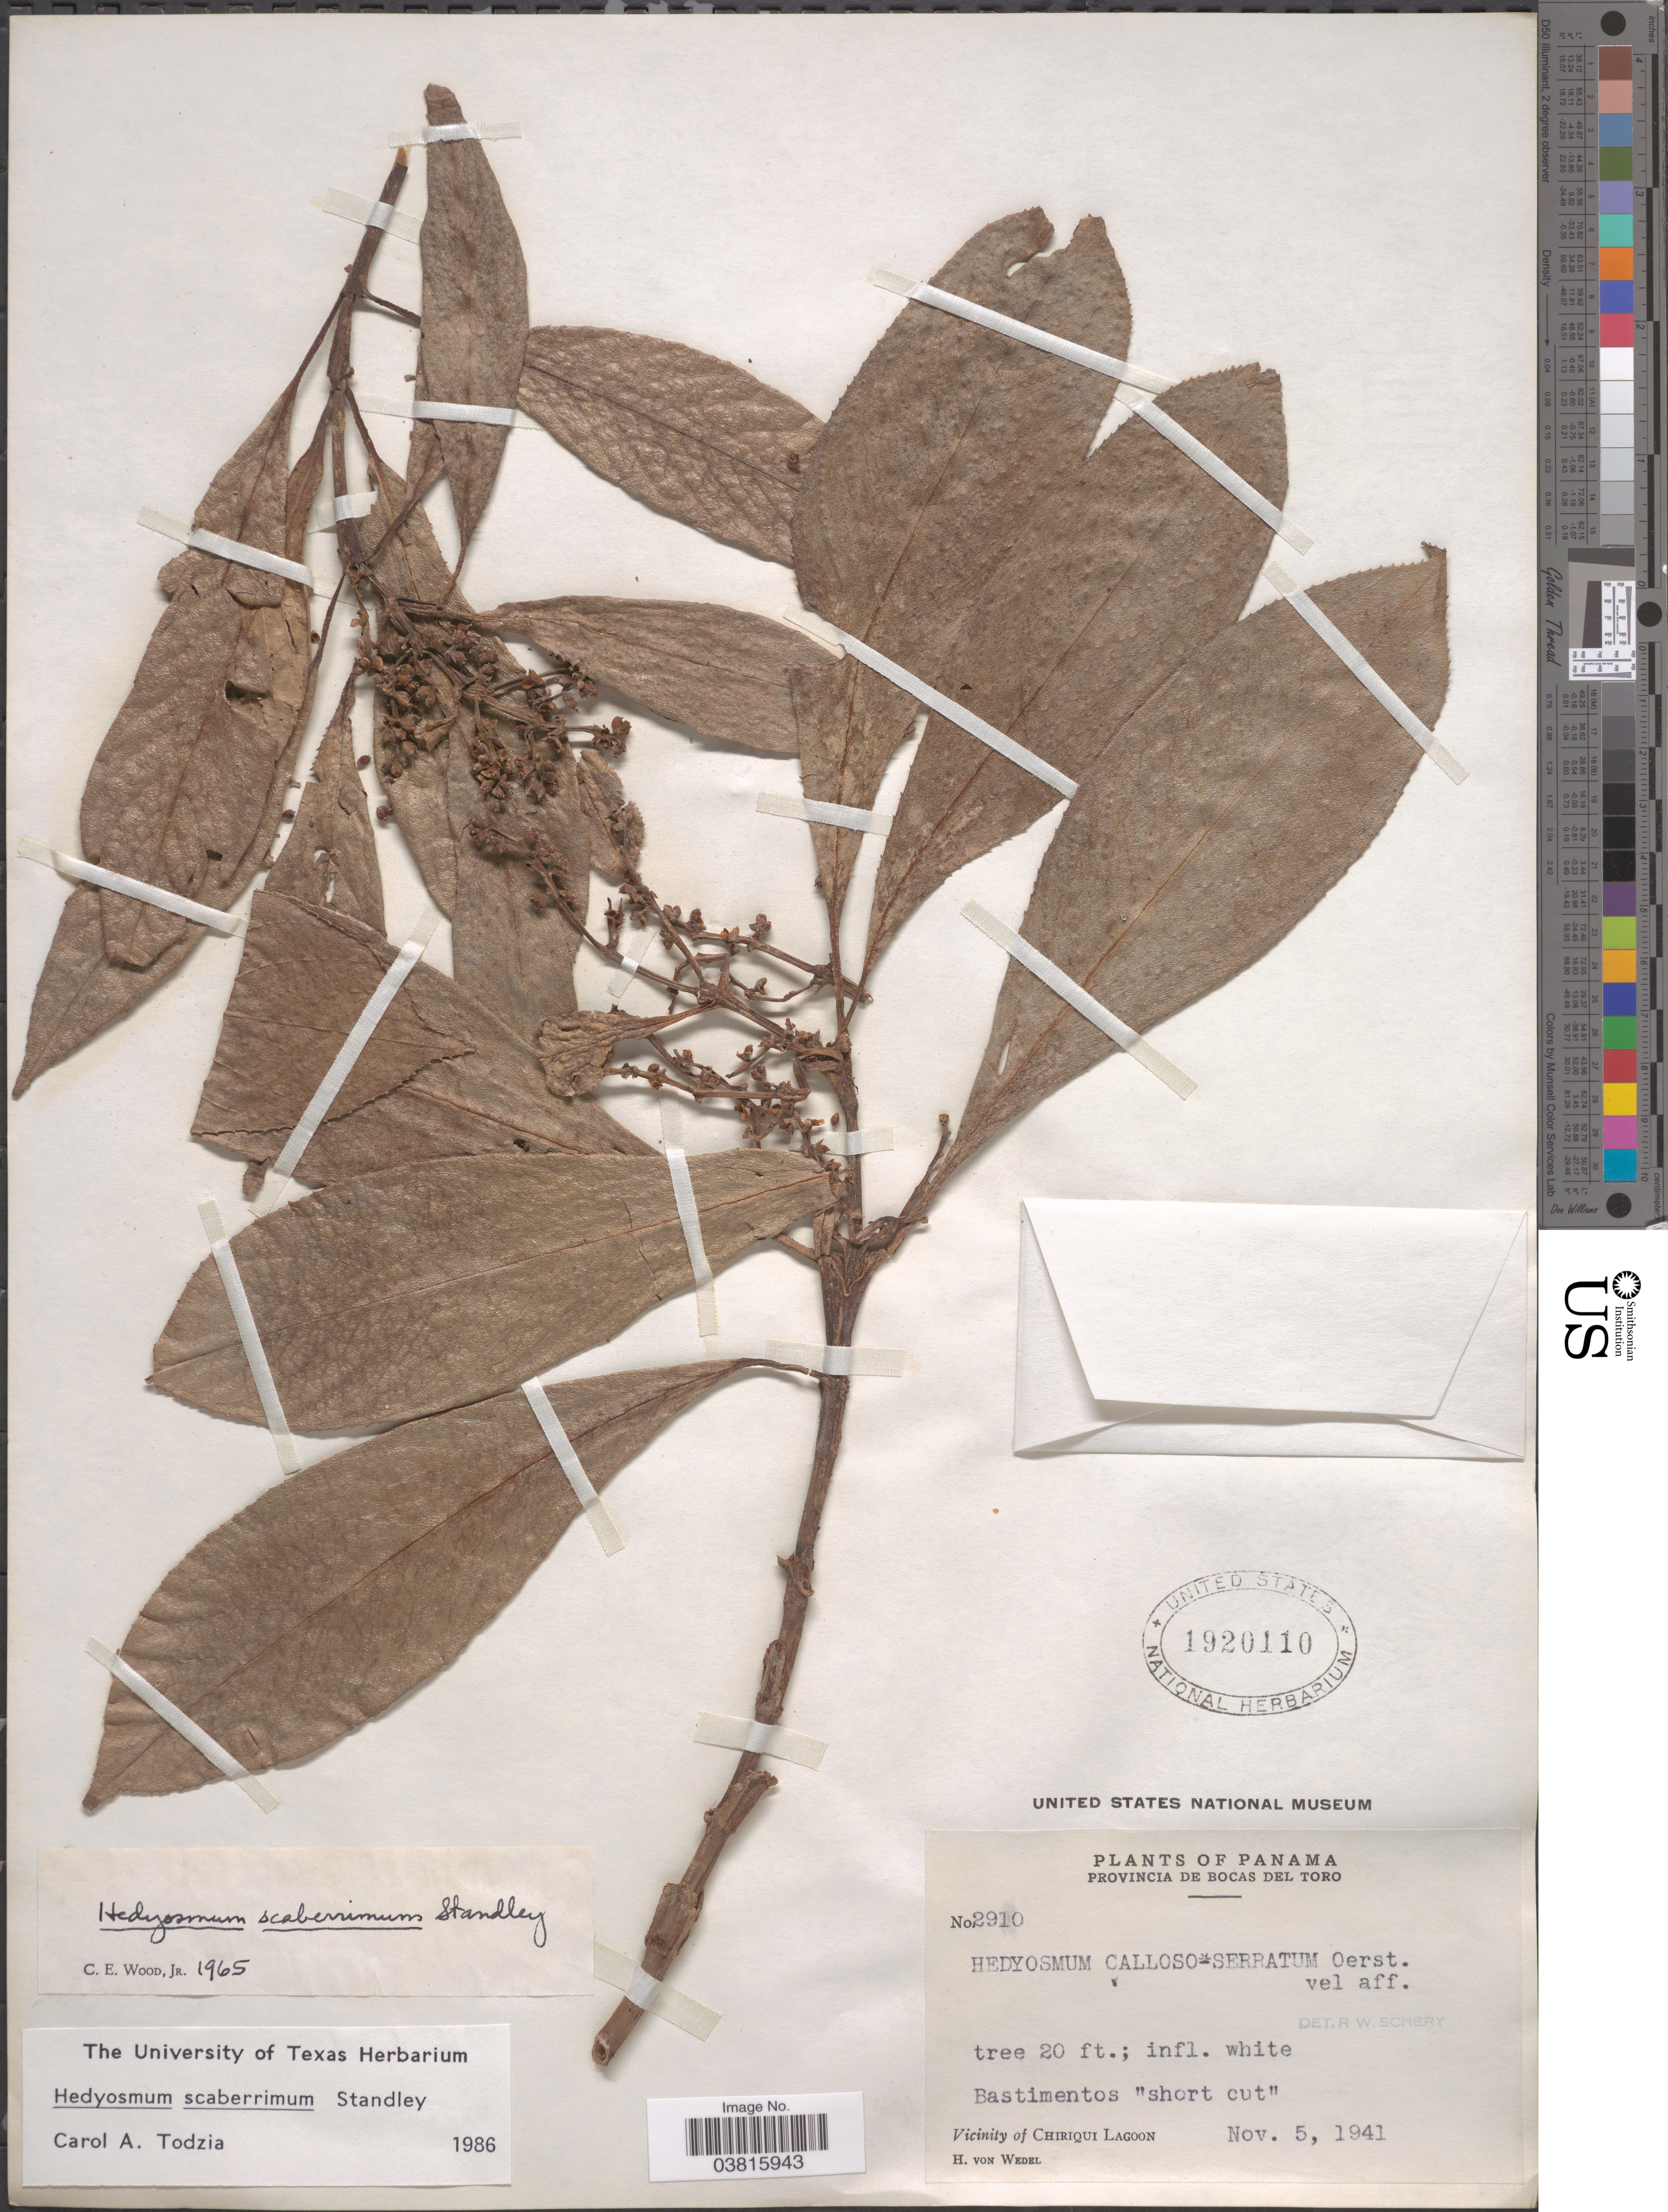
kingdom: Plantae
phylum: Tracheophyta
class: Magnoliopsida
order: Chloranthales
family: Chloranthaceae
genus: Hedyosmum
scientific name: Hedyosmum scaberrimum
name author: Standl.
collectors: H. von Wedel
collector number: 2910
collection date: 1941-11-05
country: Panama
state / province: Bocas del Toro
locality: Vicinity of Chiriqui Lagoon.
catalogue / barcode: US 1920110